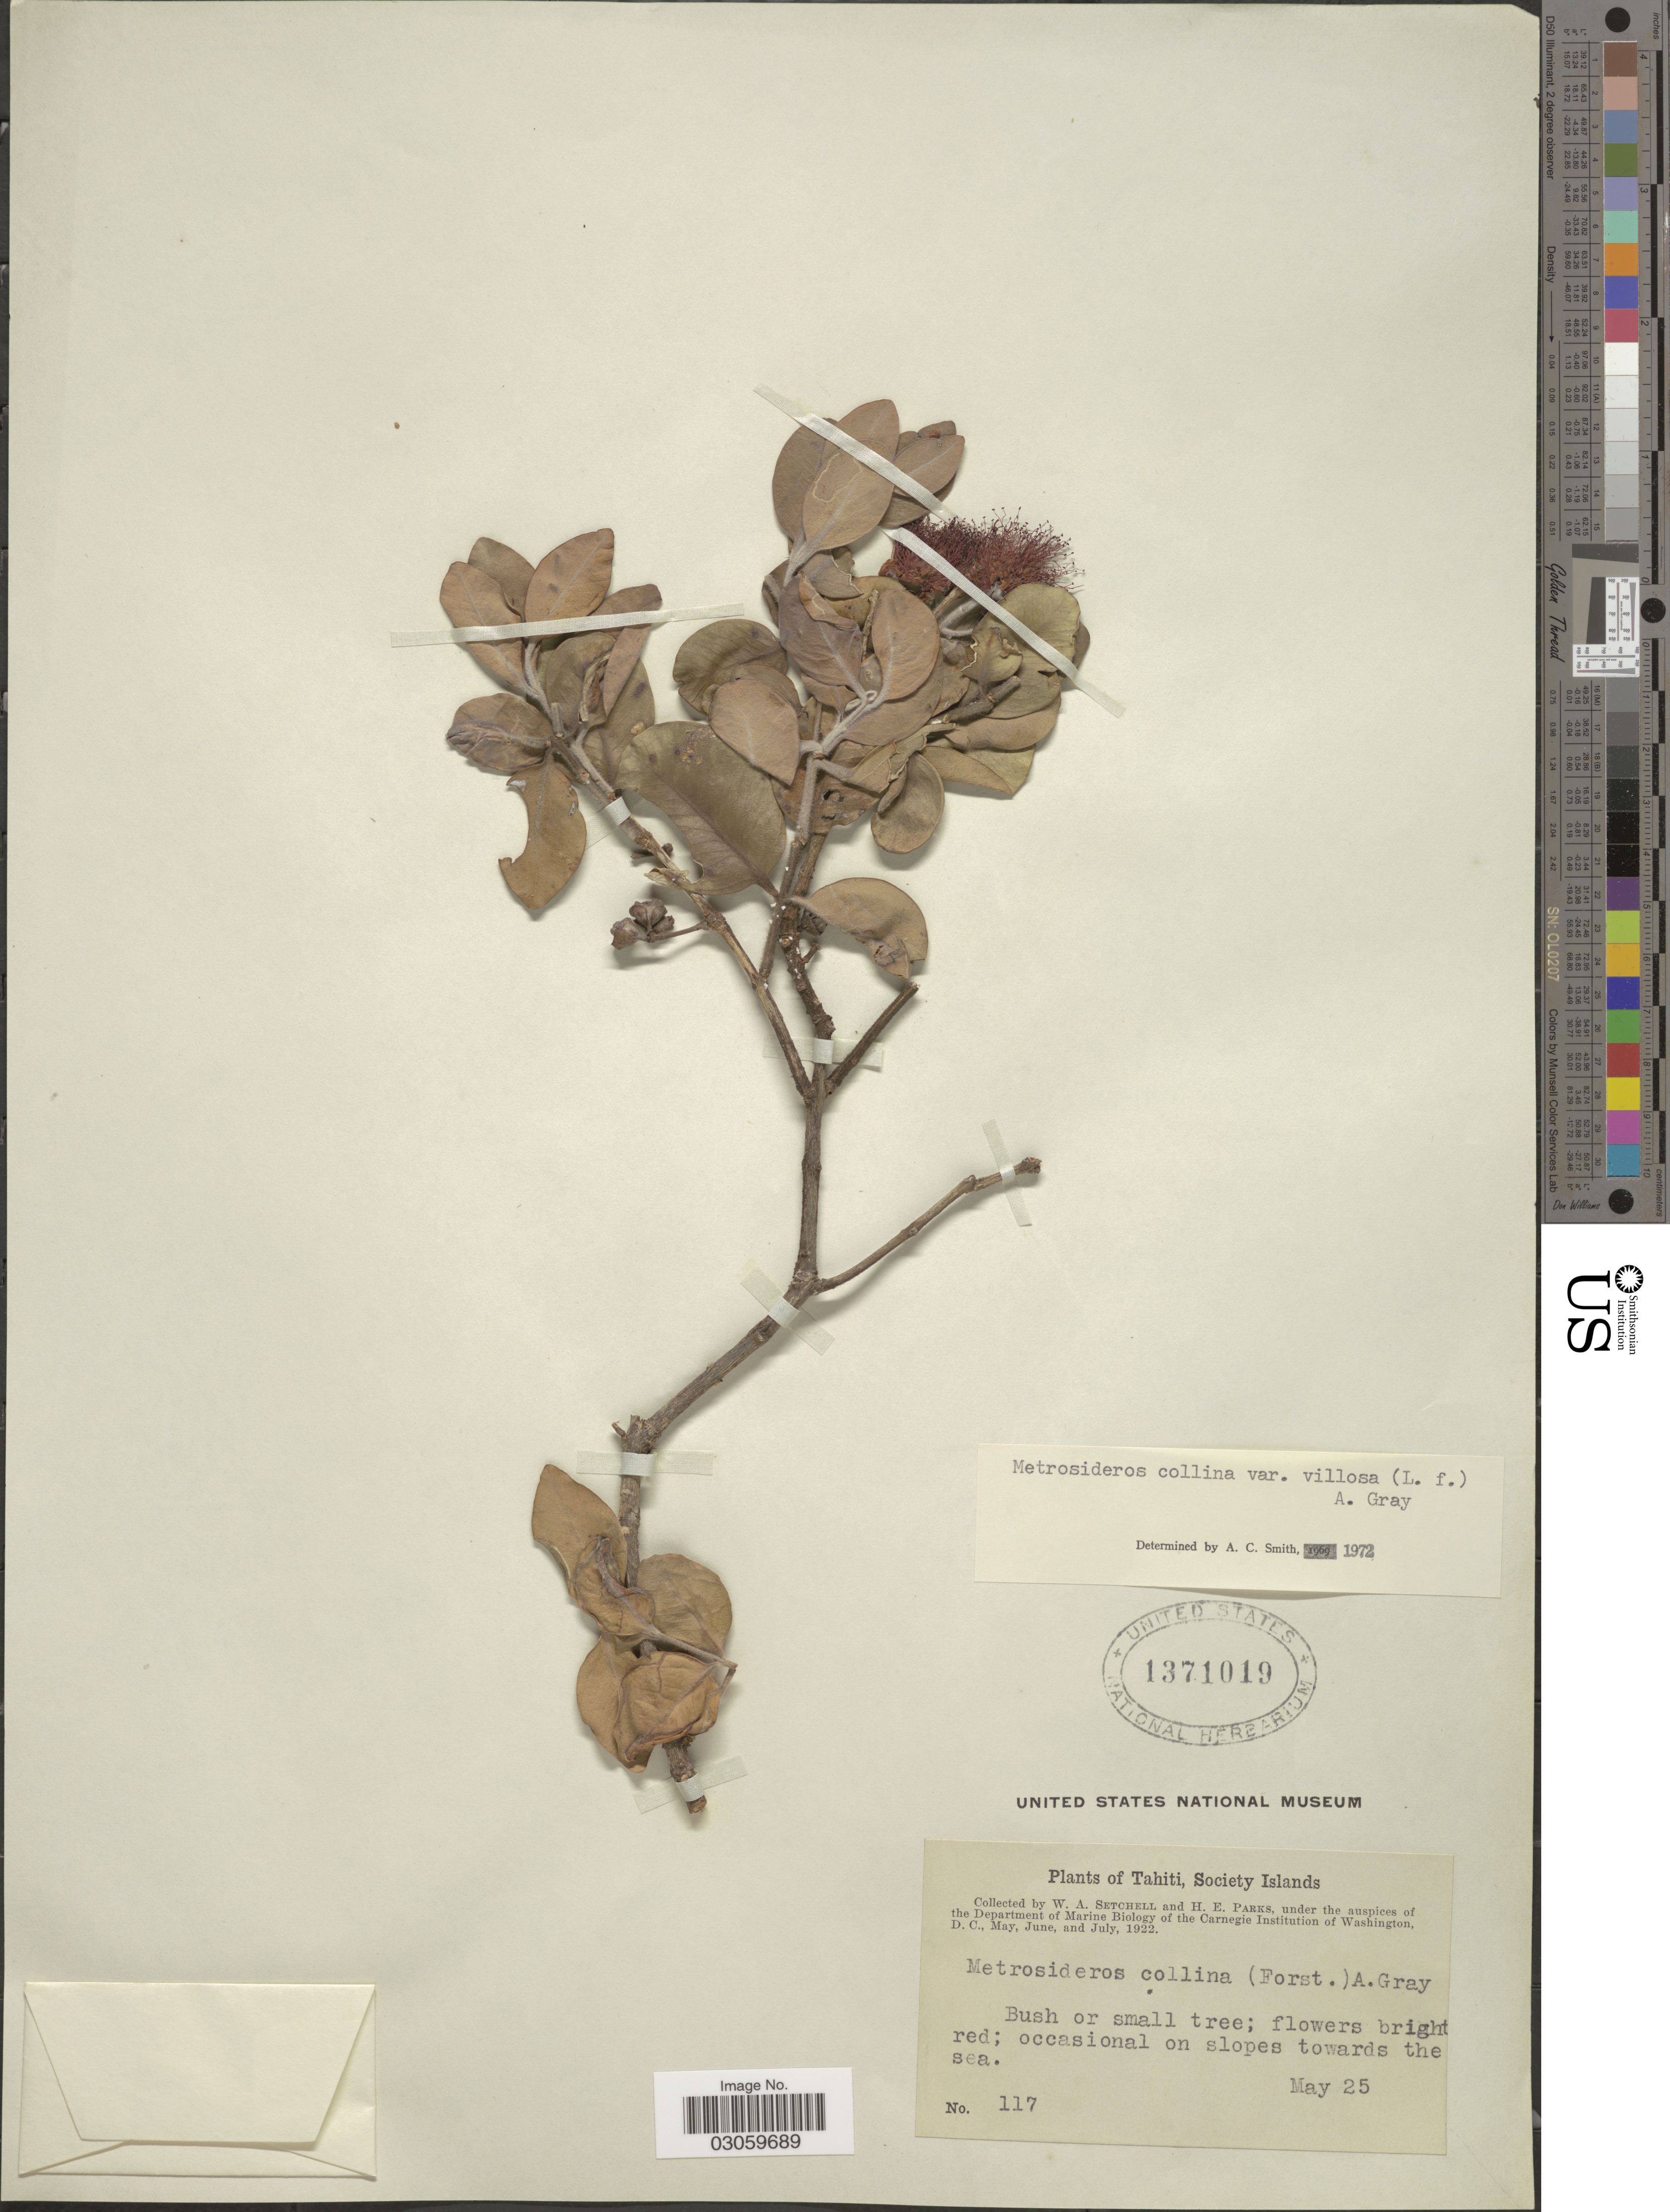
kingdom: Plantae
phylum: Tracheophyta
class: Magnoliopsida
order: Myrtales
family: Myrtaceae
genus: Metrosideros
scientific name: Metrosideros villosa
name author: (L. f.) Sm.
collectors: W. Setchell & H. E. Parks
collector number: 117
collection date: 1922-05-25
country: French Polynesia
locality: Tahiti, Society Islands. Occasional on slopes towards the sea.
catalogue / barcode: US 1371019